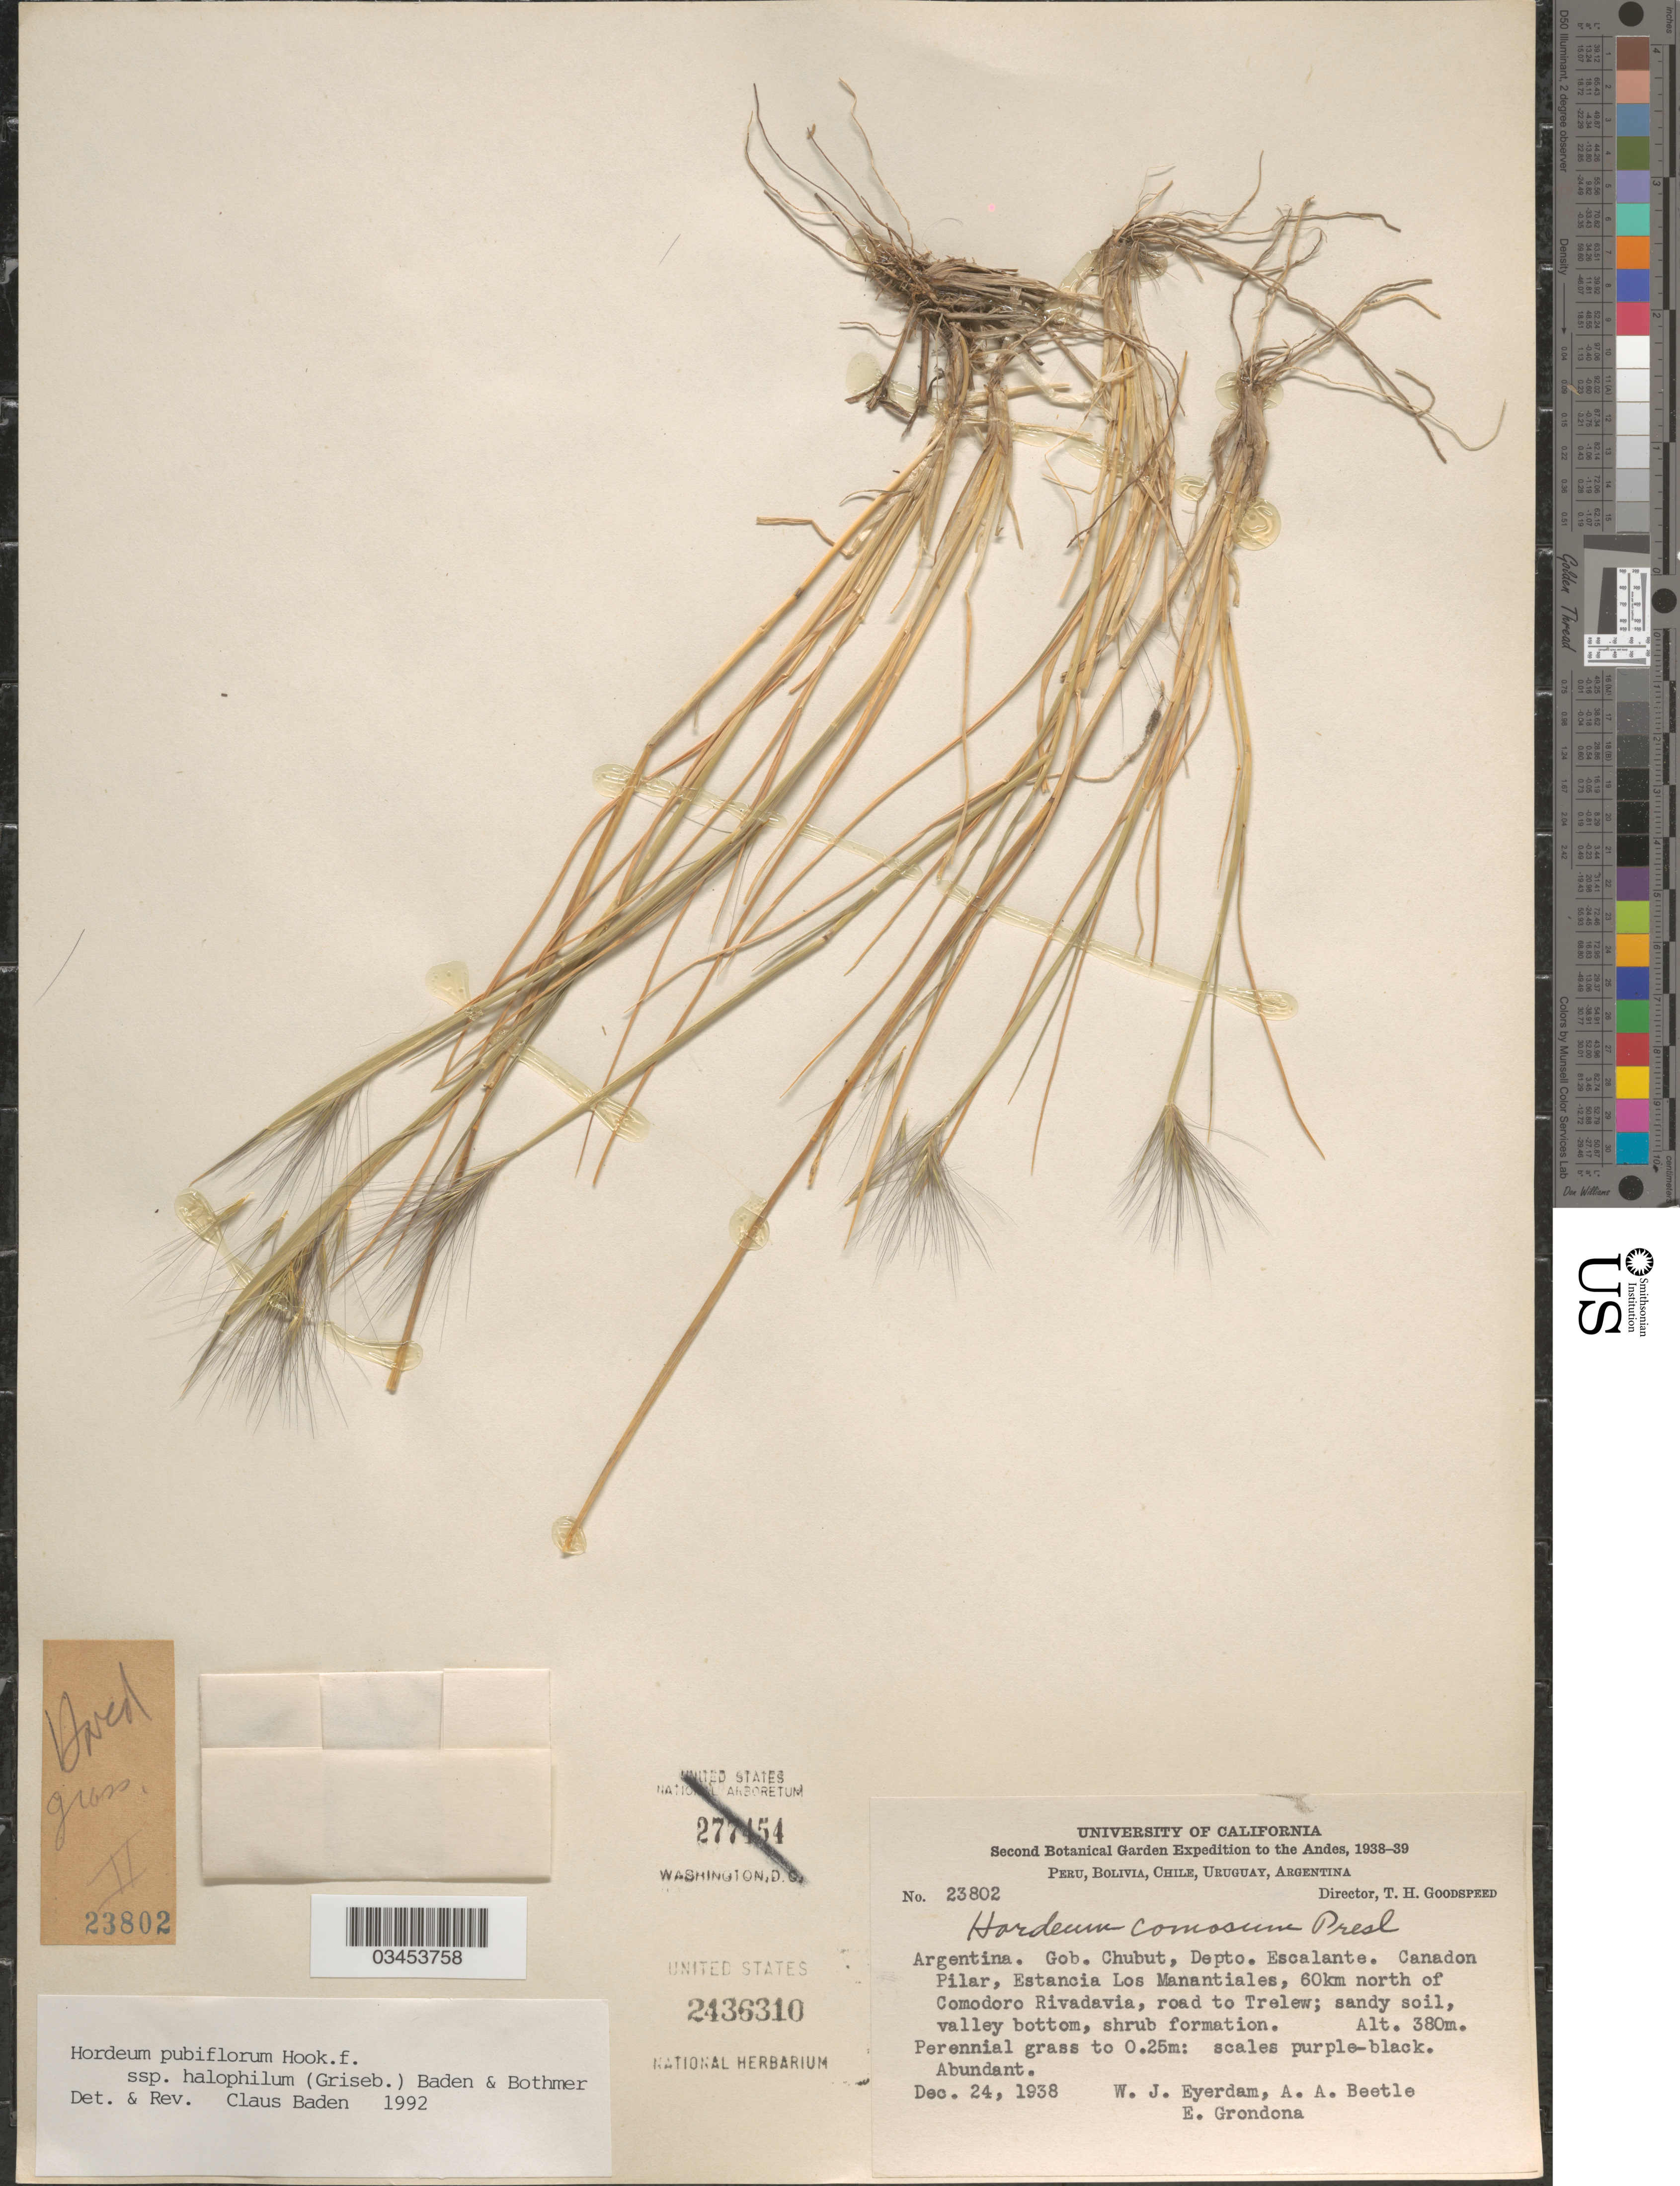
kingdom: Plantae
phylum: Tracheophyta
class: Liliopsida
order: Poales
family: Poaceae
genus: Hordeum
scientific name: Hordeum pubiflorum subsp. halophilum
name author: Hook. f.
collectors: W. J. Eyerdam, A. A. Beetle & E. Grondona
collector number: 23802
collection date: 1938-12-24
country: Argentina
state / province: Chubut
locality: Gob. Chubut, Depto. Escalante. Canadon Pilar, Estancia Los Manantiales, 60km north of Comodoro Rivadavia, road to Trelew.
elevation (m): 380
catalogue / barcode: US 2436310